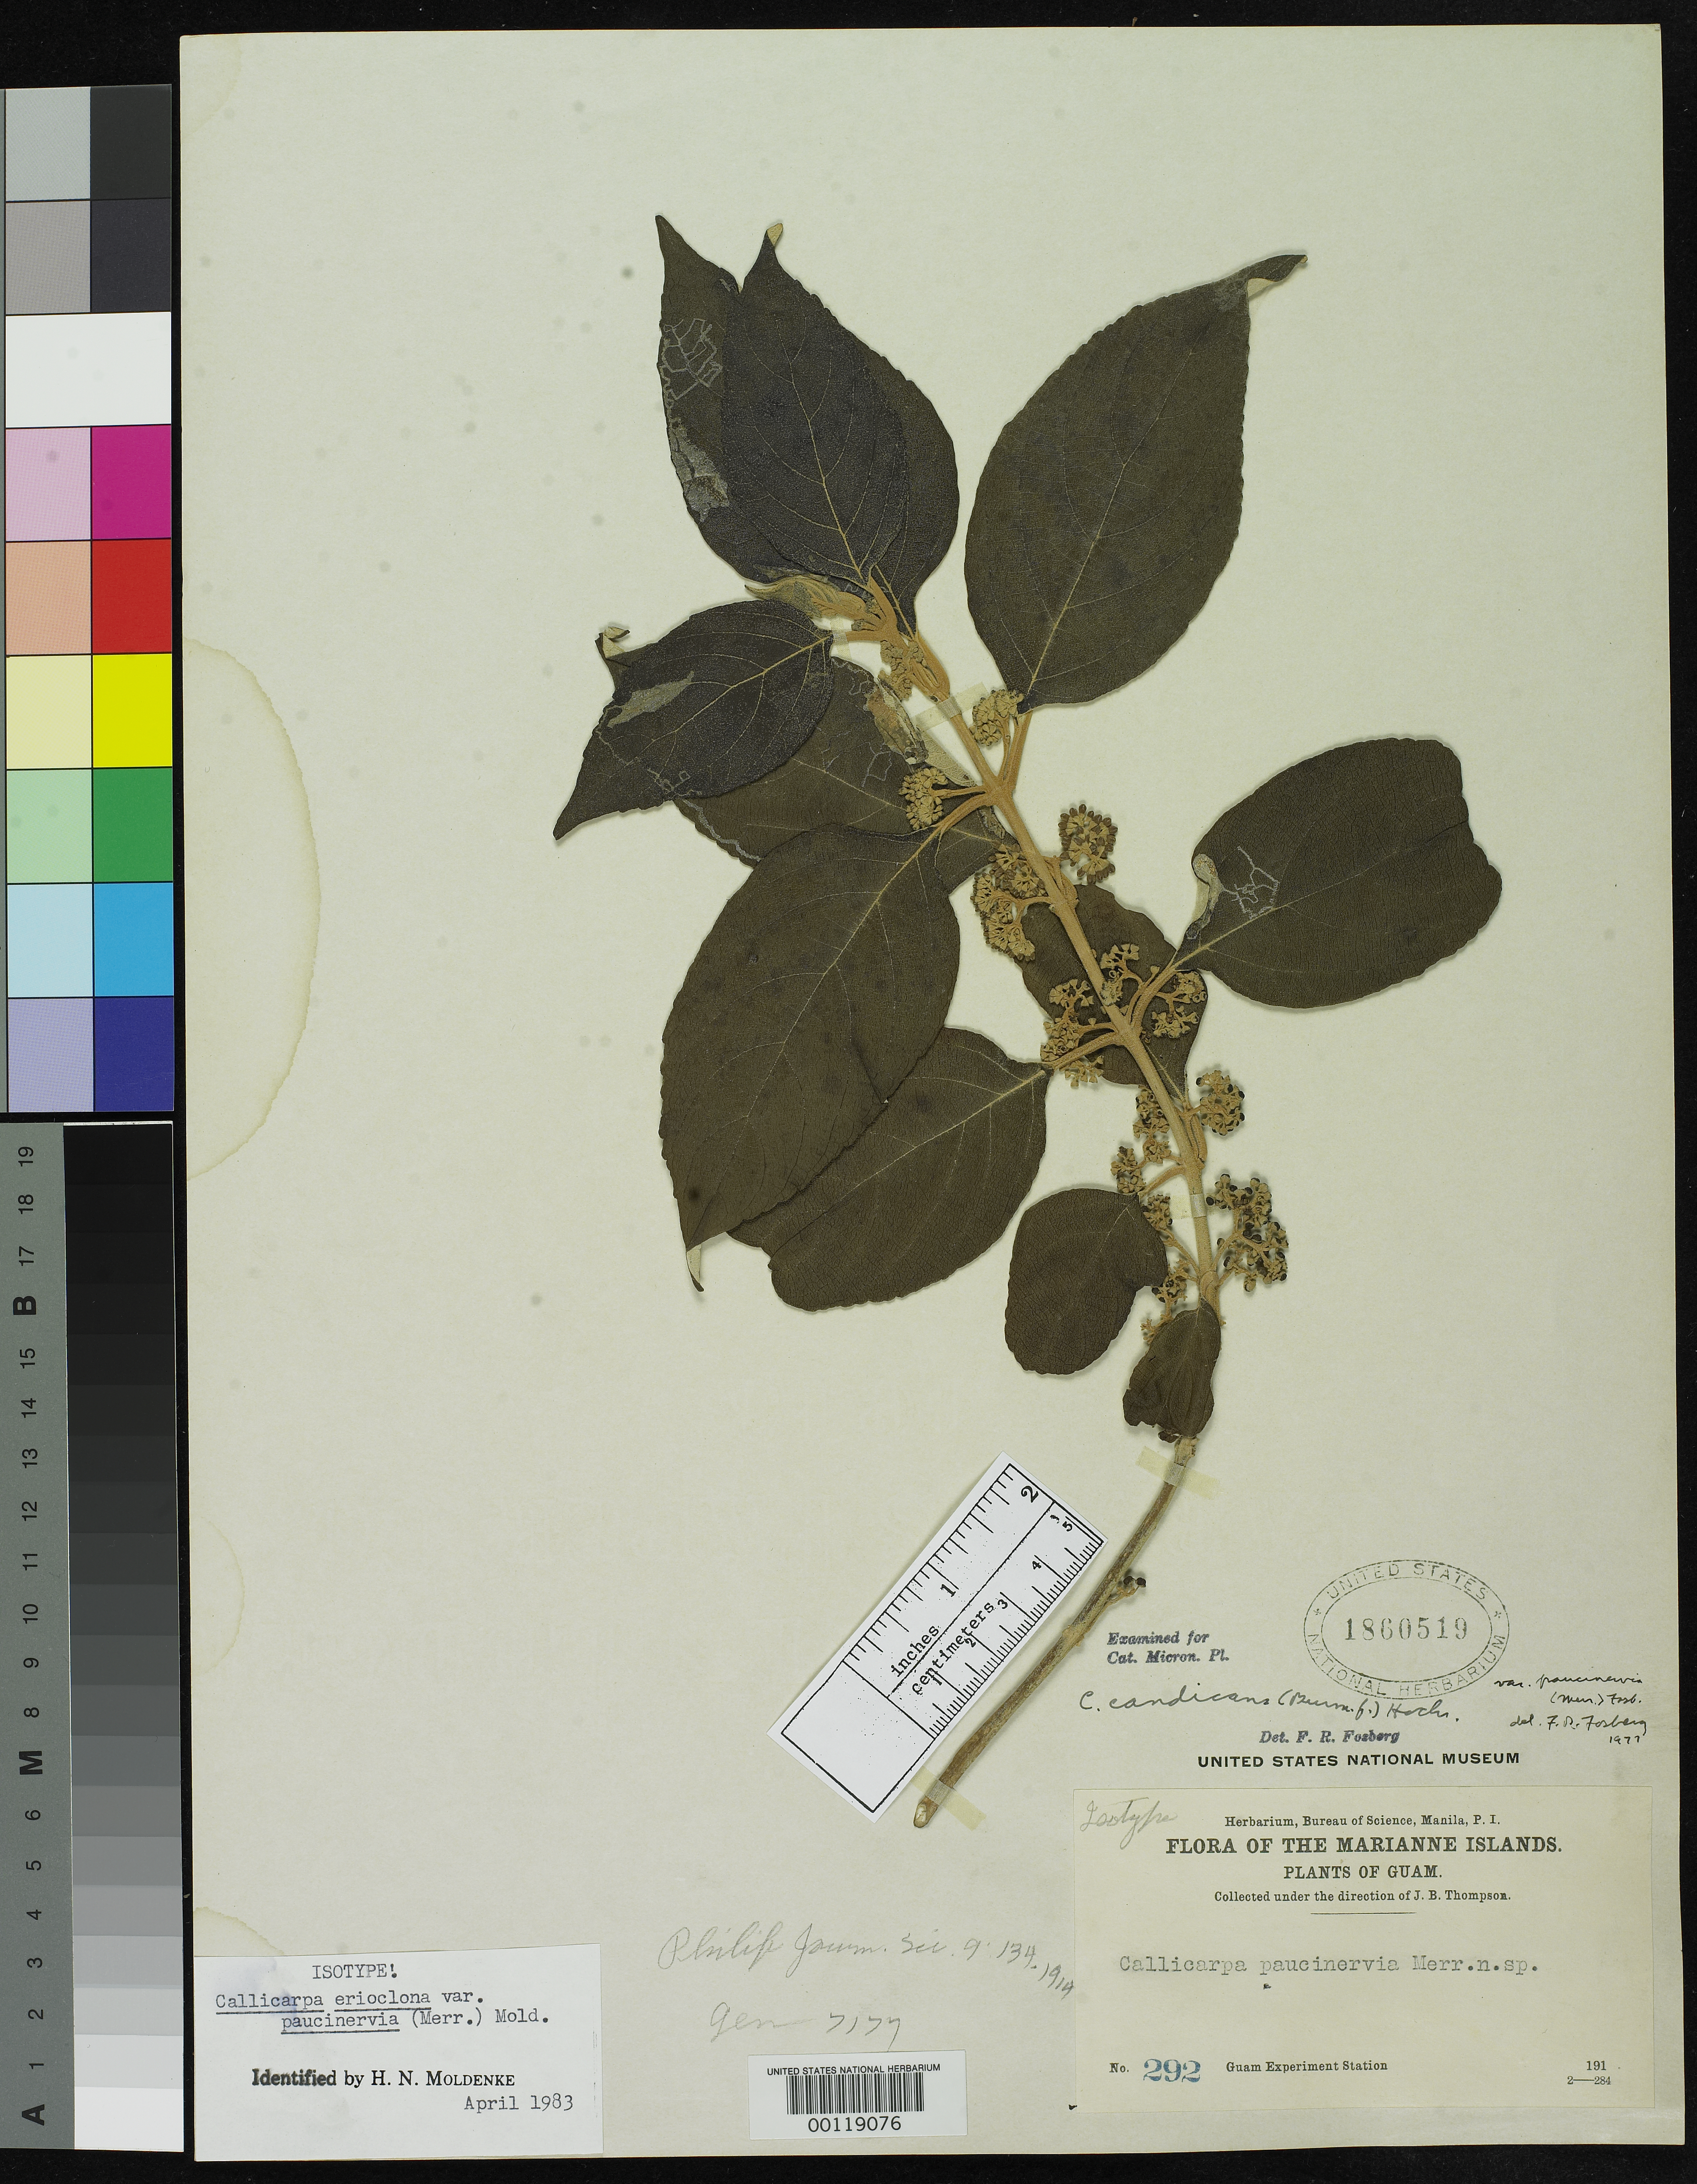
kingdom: Plantae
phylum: Tracheophyta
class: Magnoliopsida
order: Lamiales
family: Lamiaceae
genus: Callicarpa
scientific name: Callicarpa paucinervia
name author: Merr.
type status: Isotype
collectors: Guam Exp. Sta.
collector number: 292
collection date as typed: Jan 1912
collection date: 1912-01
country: Guam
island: Guam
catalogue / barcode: US 1860519